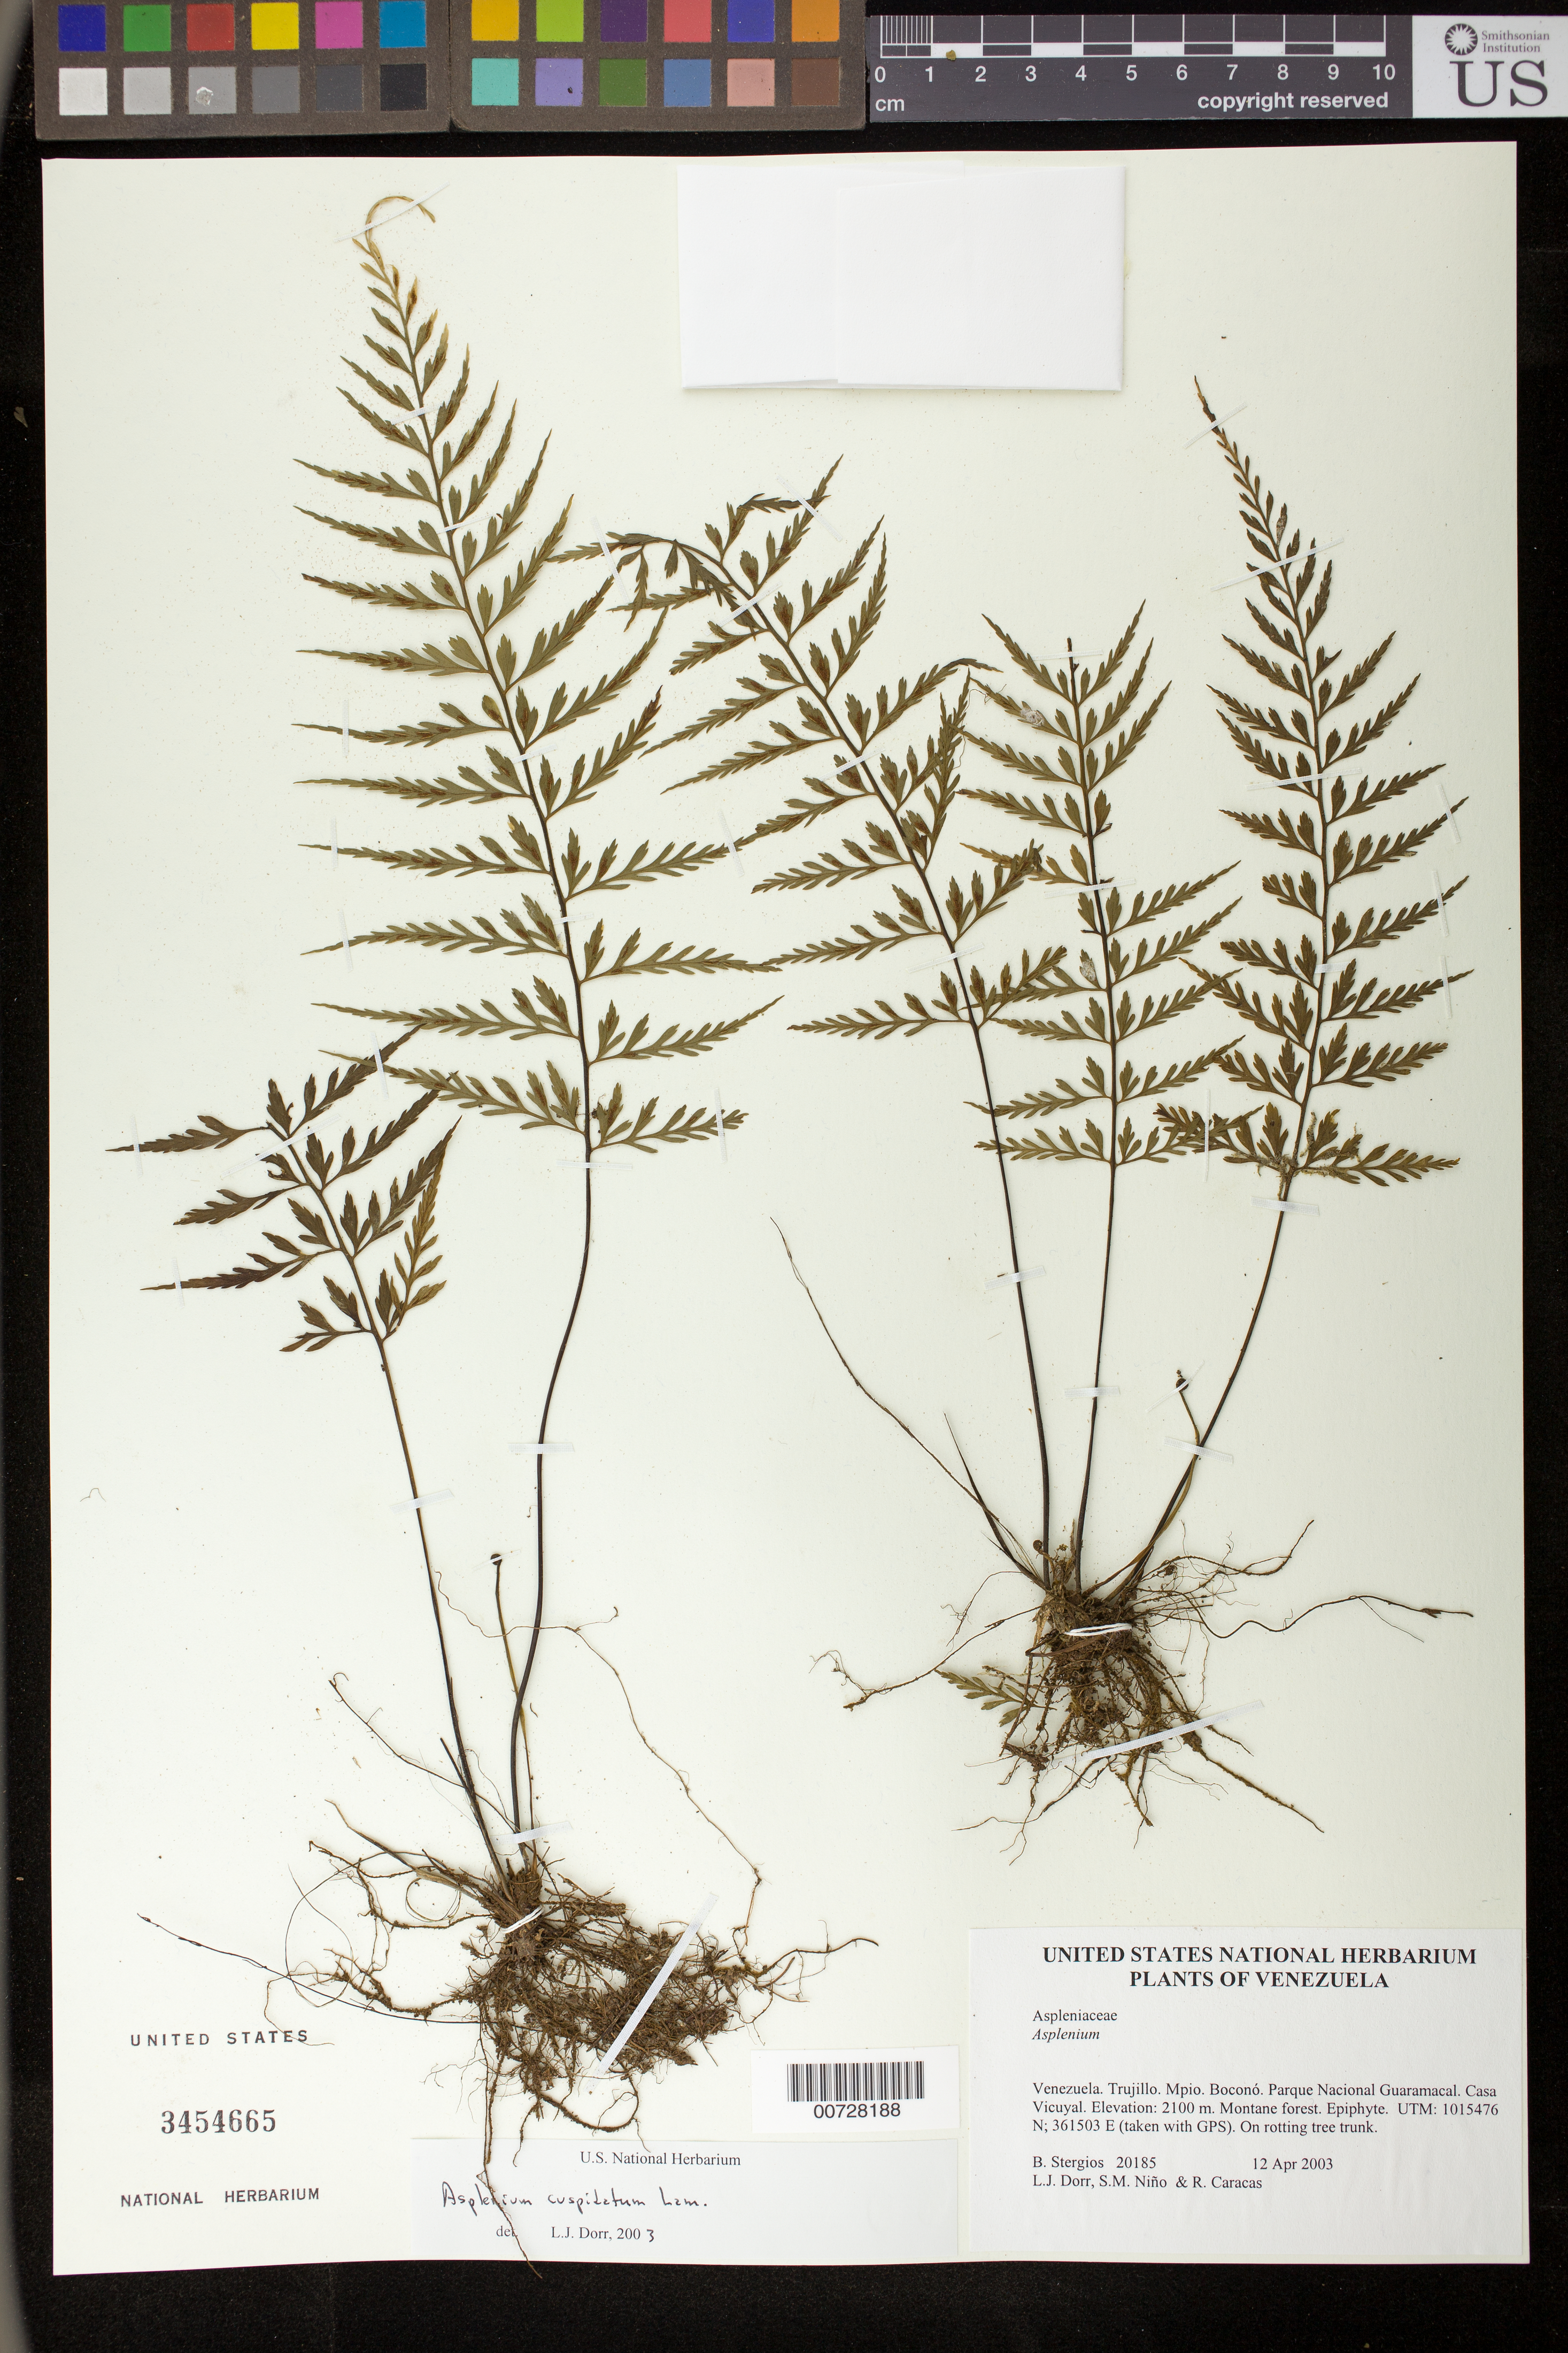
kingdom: Plantae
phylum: Tracheophyta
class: Polypodiopsida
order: Polypodiales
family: Aspleniaceae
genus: Asplenium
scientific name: Asplenium cuspidatum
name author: Lam.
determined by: Dorr, L. J., (BOT), Smithsonian Institution - National Museum of Natural History (UNITED STATES)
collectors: B. G. Stergios, L. J. Dorr, S. M. Niño & R. Caracas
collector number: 20185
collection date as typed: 12 Apr 2003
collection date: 2003-04-12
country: Venezuela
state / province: Trujillo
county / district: Boconó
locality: Parque Nacional Guaramacal. Casa Vicuyal.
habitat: Montane forest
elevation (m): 2100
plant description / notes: F, NY, PORT, UC, US, VEN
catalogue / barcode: US 3454665